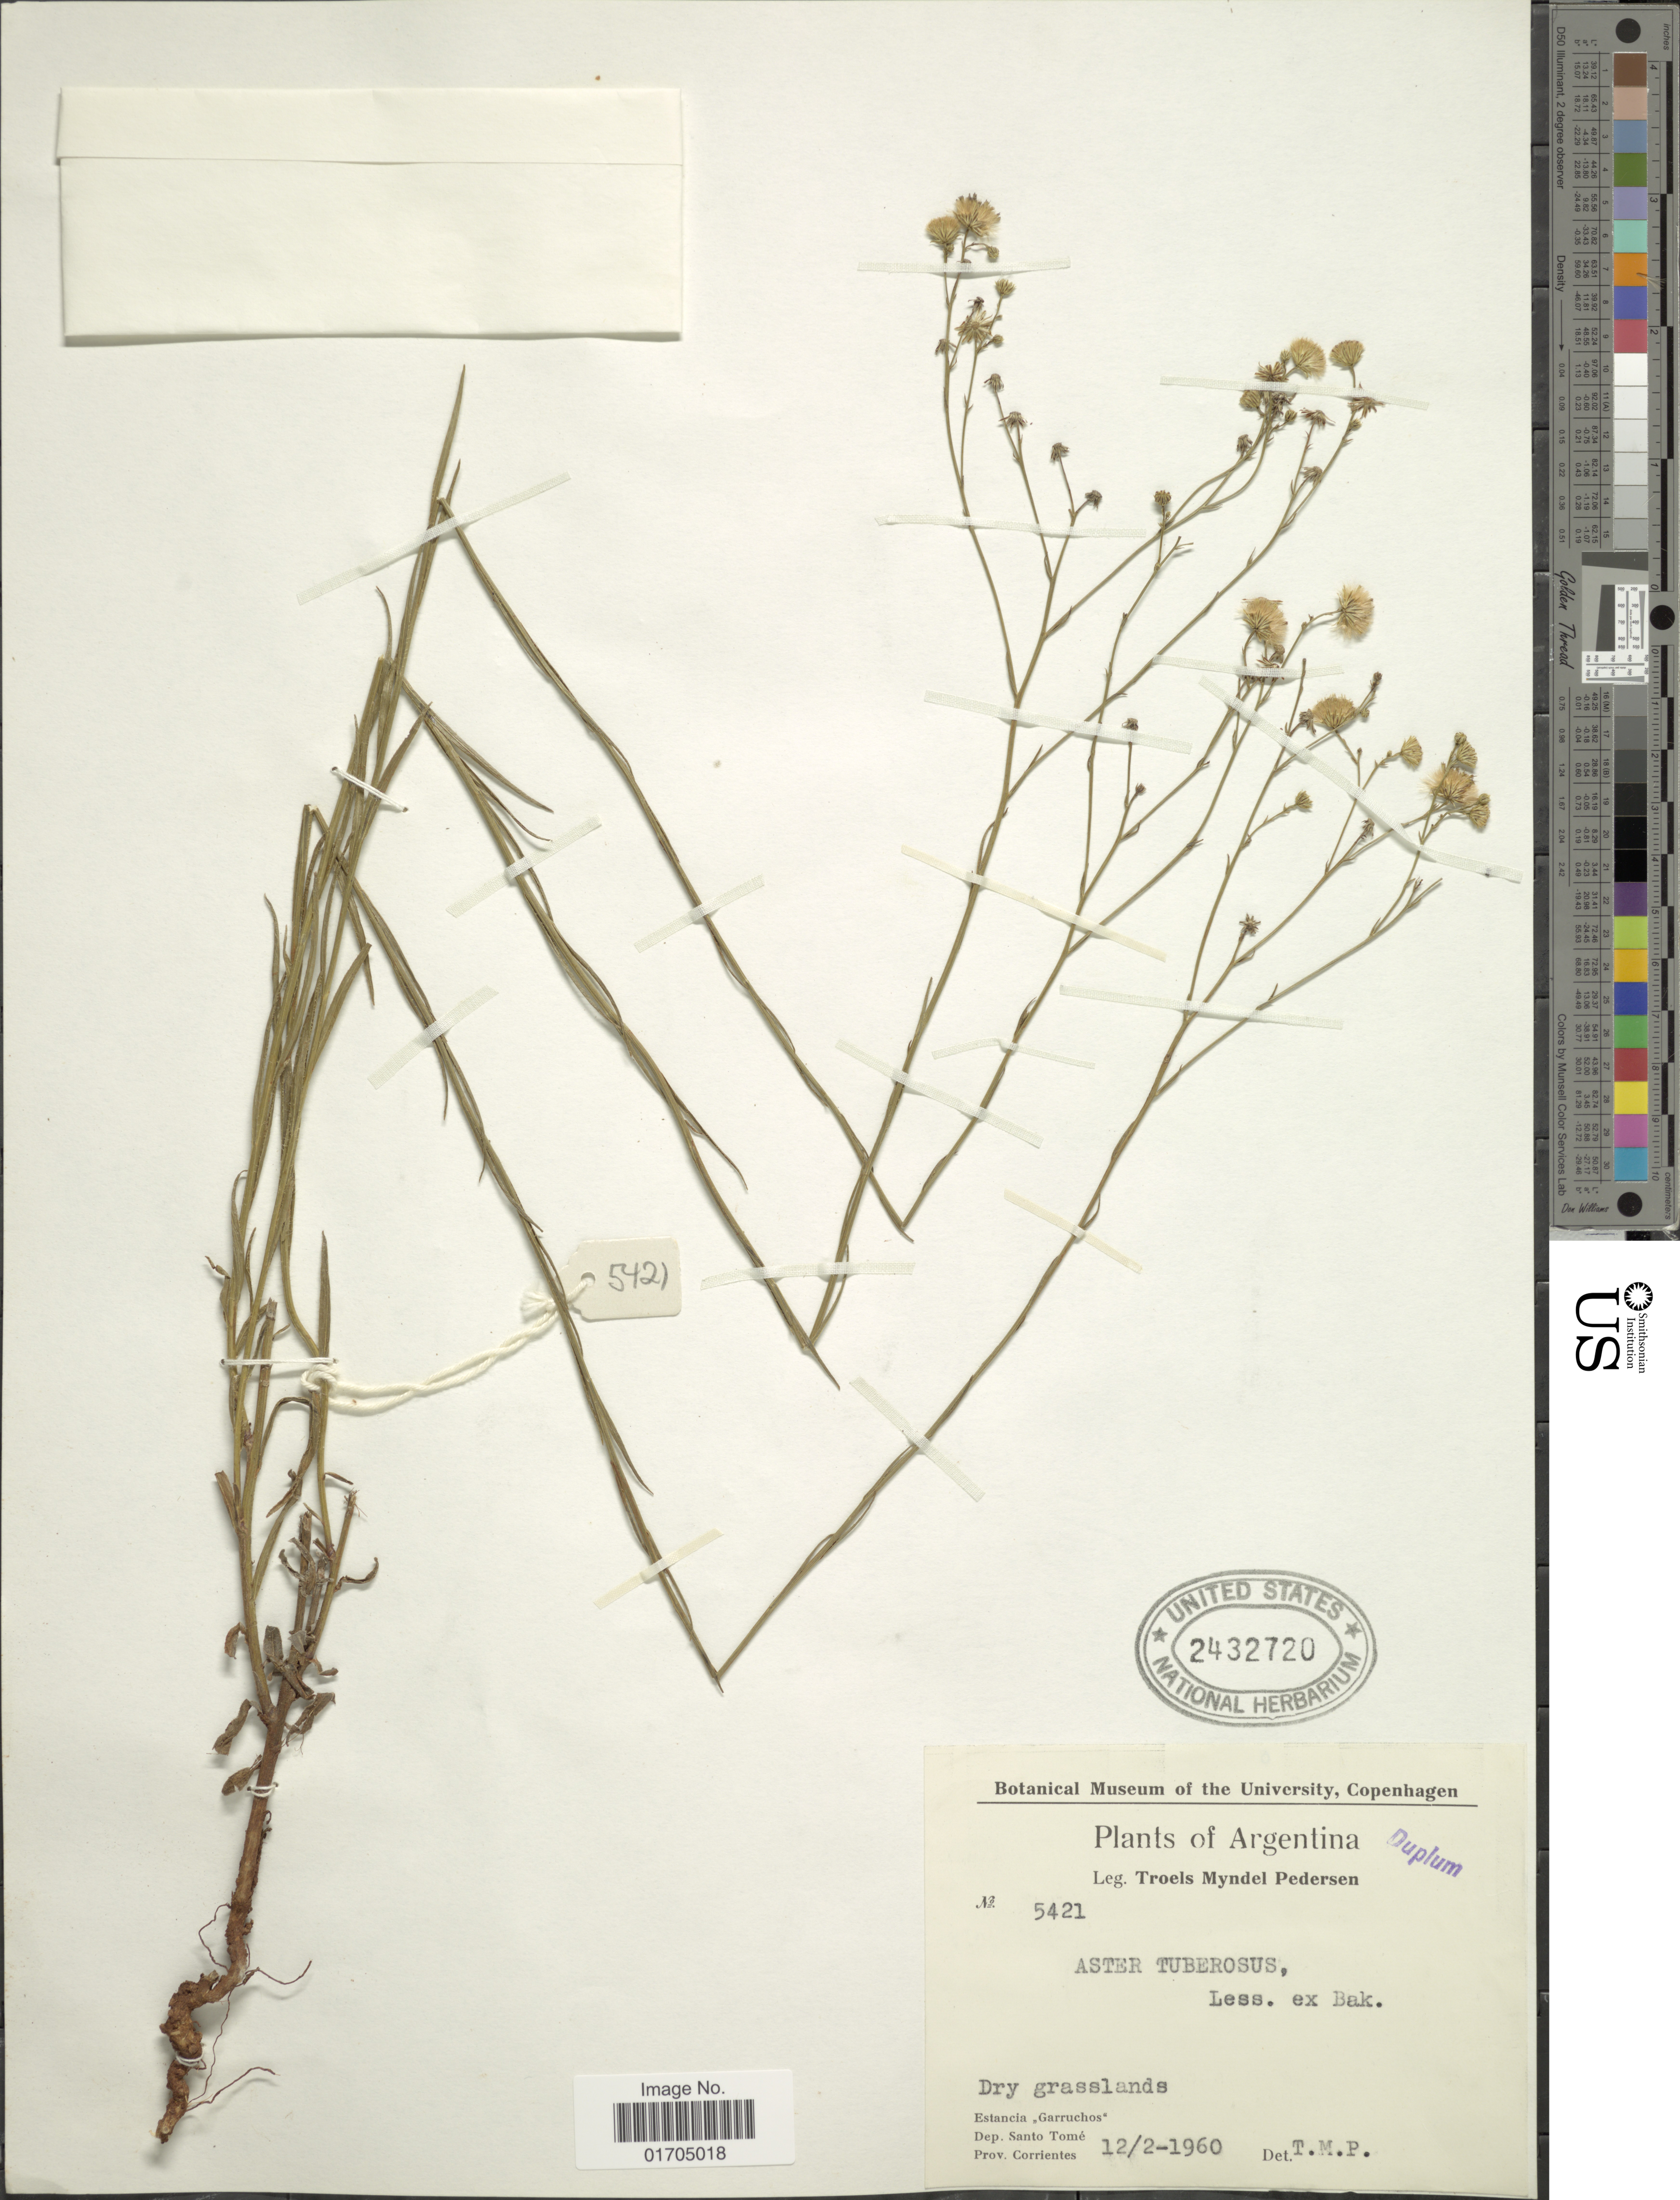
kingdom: Plantae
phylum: Tracheophyta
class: Magnoliopsida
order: Asterales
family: Asteraceae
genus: Apopyros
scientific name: Apopyros corymbosus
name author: (Hook. & Arn.) G.L. Nesom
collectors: T. Pederson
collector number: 5421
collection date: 1960-02-12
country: Argentina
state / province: Corrientes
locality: Dry grasslands, Estancia "Garruchos", Dep. Santo Tomé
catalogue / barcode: US 2432720